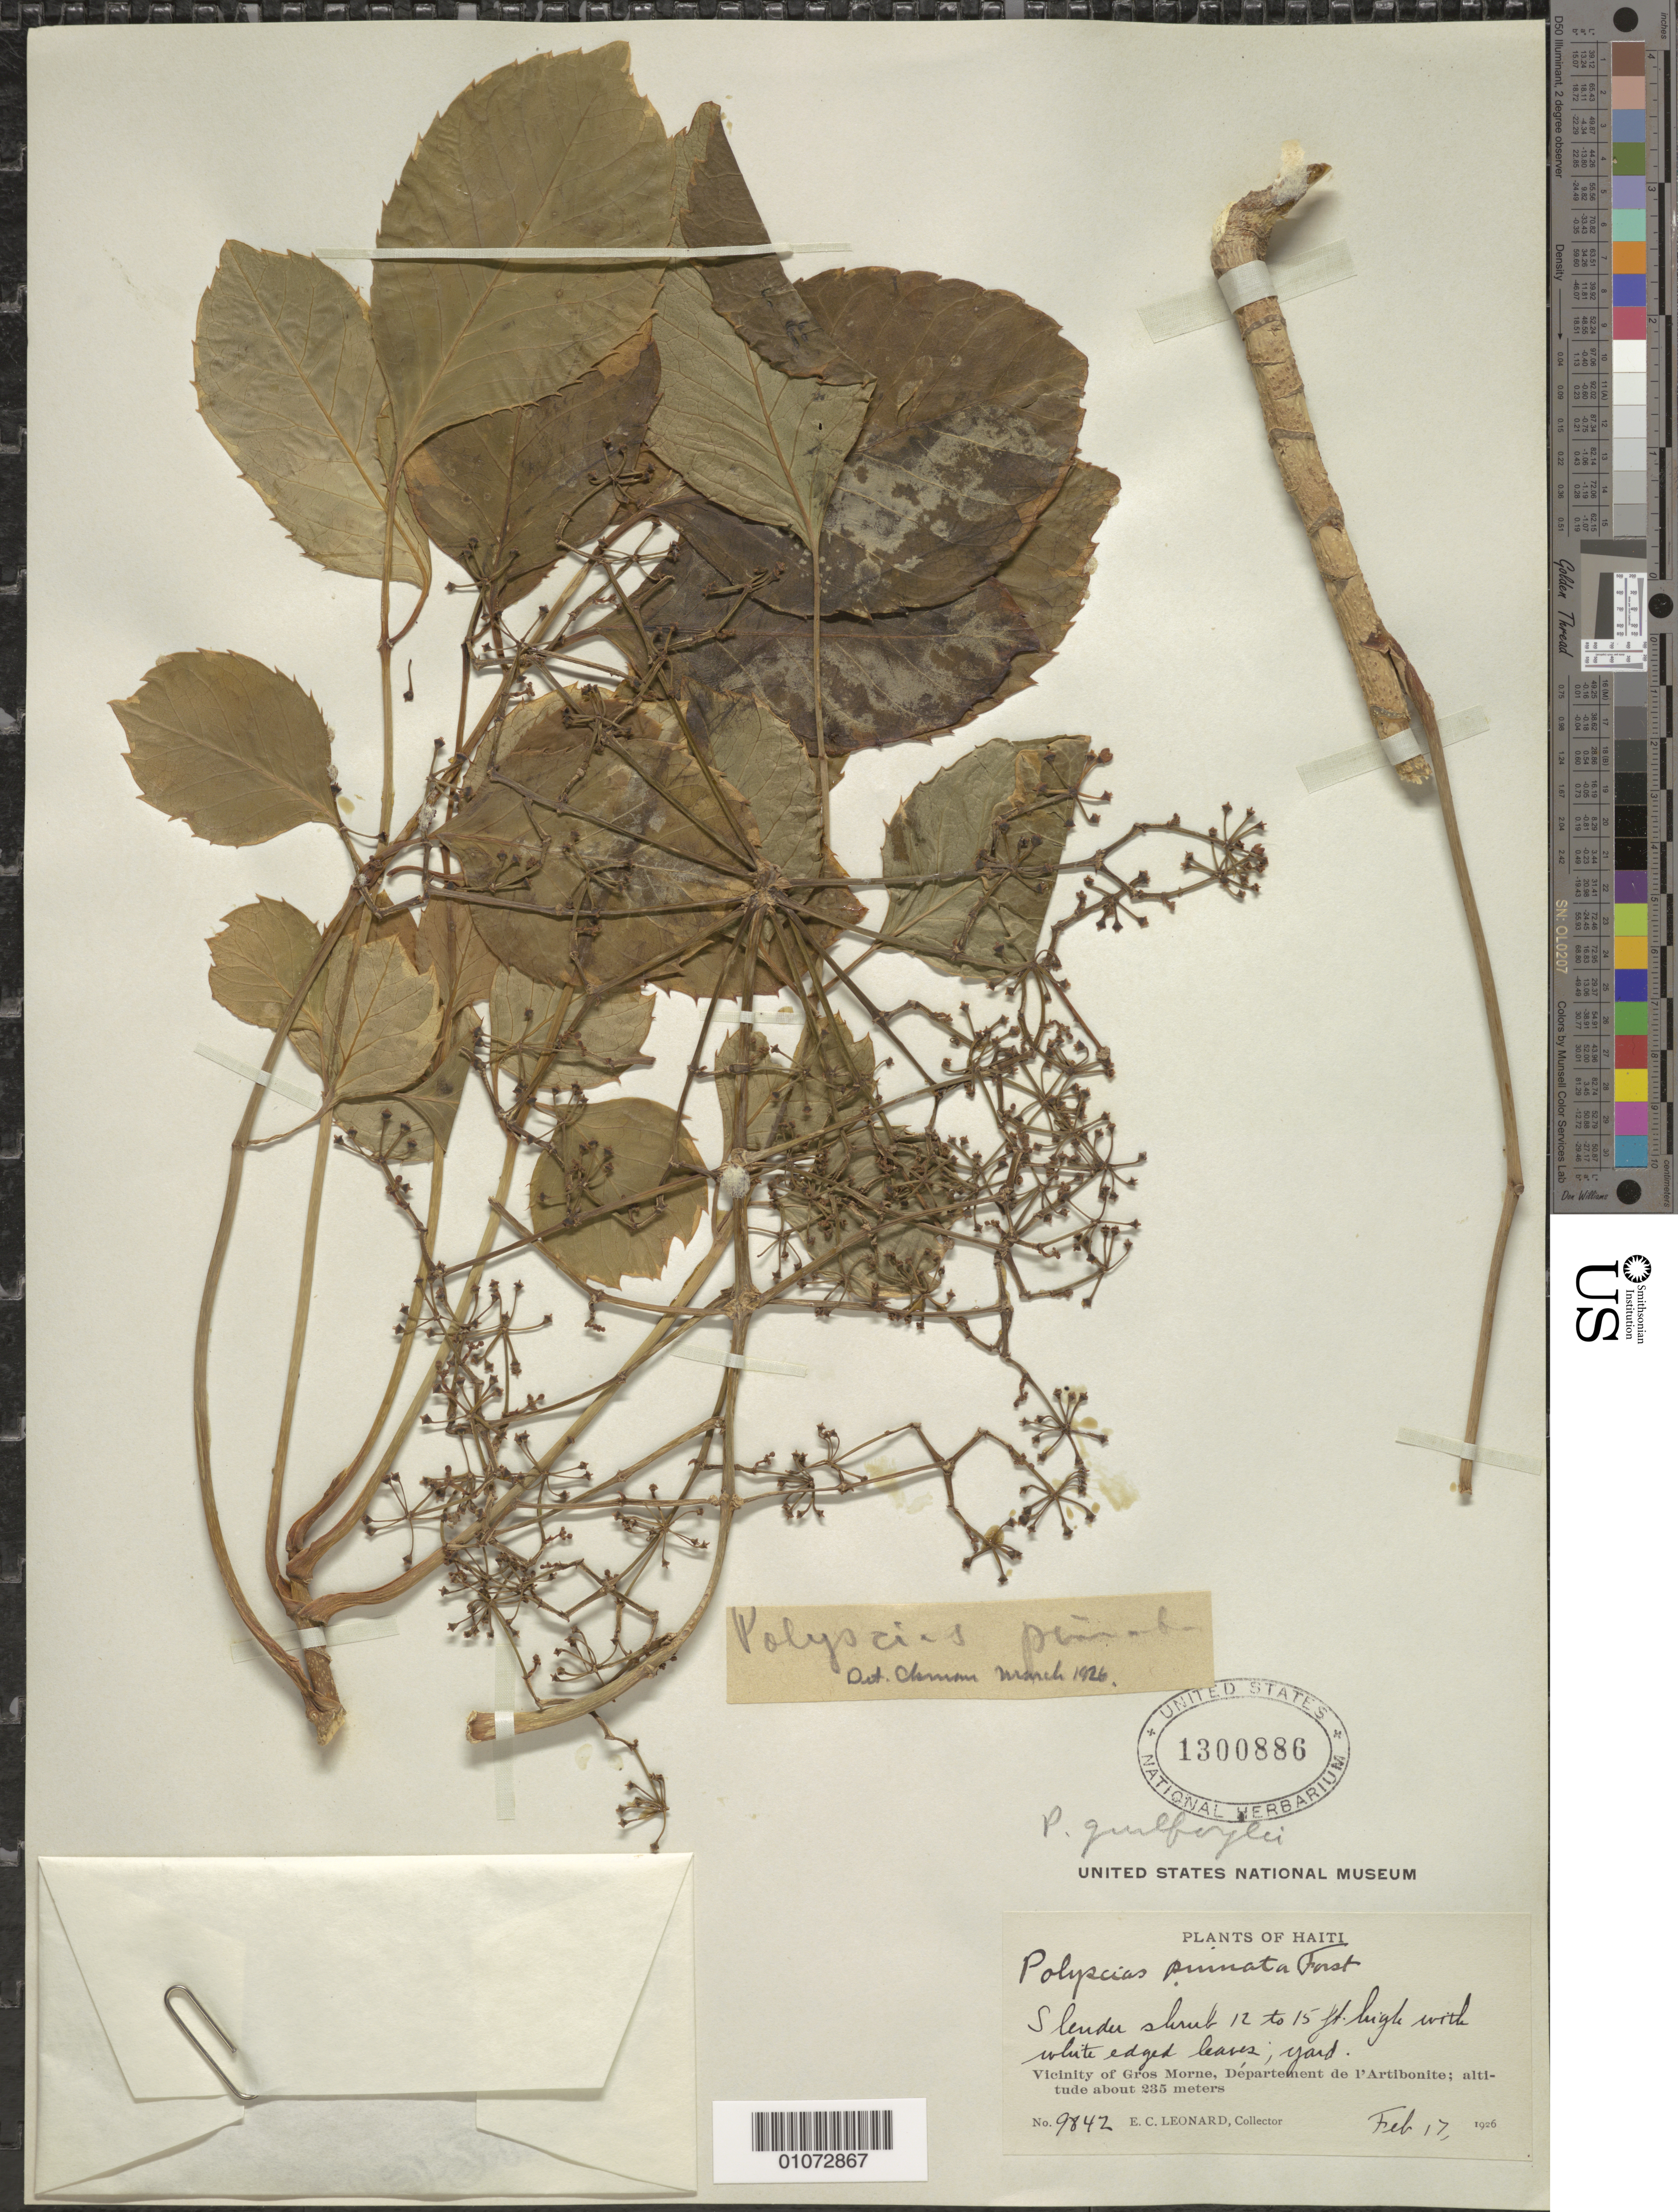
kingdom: Plantae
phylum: Tracheophyta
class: Magnoliopsida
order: Apiales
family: Araliaceae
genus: Polyscias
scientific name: Polyscias guilfoylei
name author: (W. Bull) L.H. Bailey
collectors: E. C. Leonard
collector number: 9842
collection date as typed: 17 Feb 1926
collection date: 1926-02-17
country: Haiti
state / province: Artibonite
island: Hispaniola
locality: Vicinity of Gros Morne. Yard.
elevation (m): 235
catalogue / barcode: US 1300886